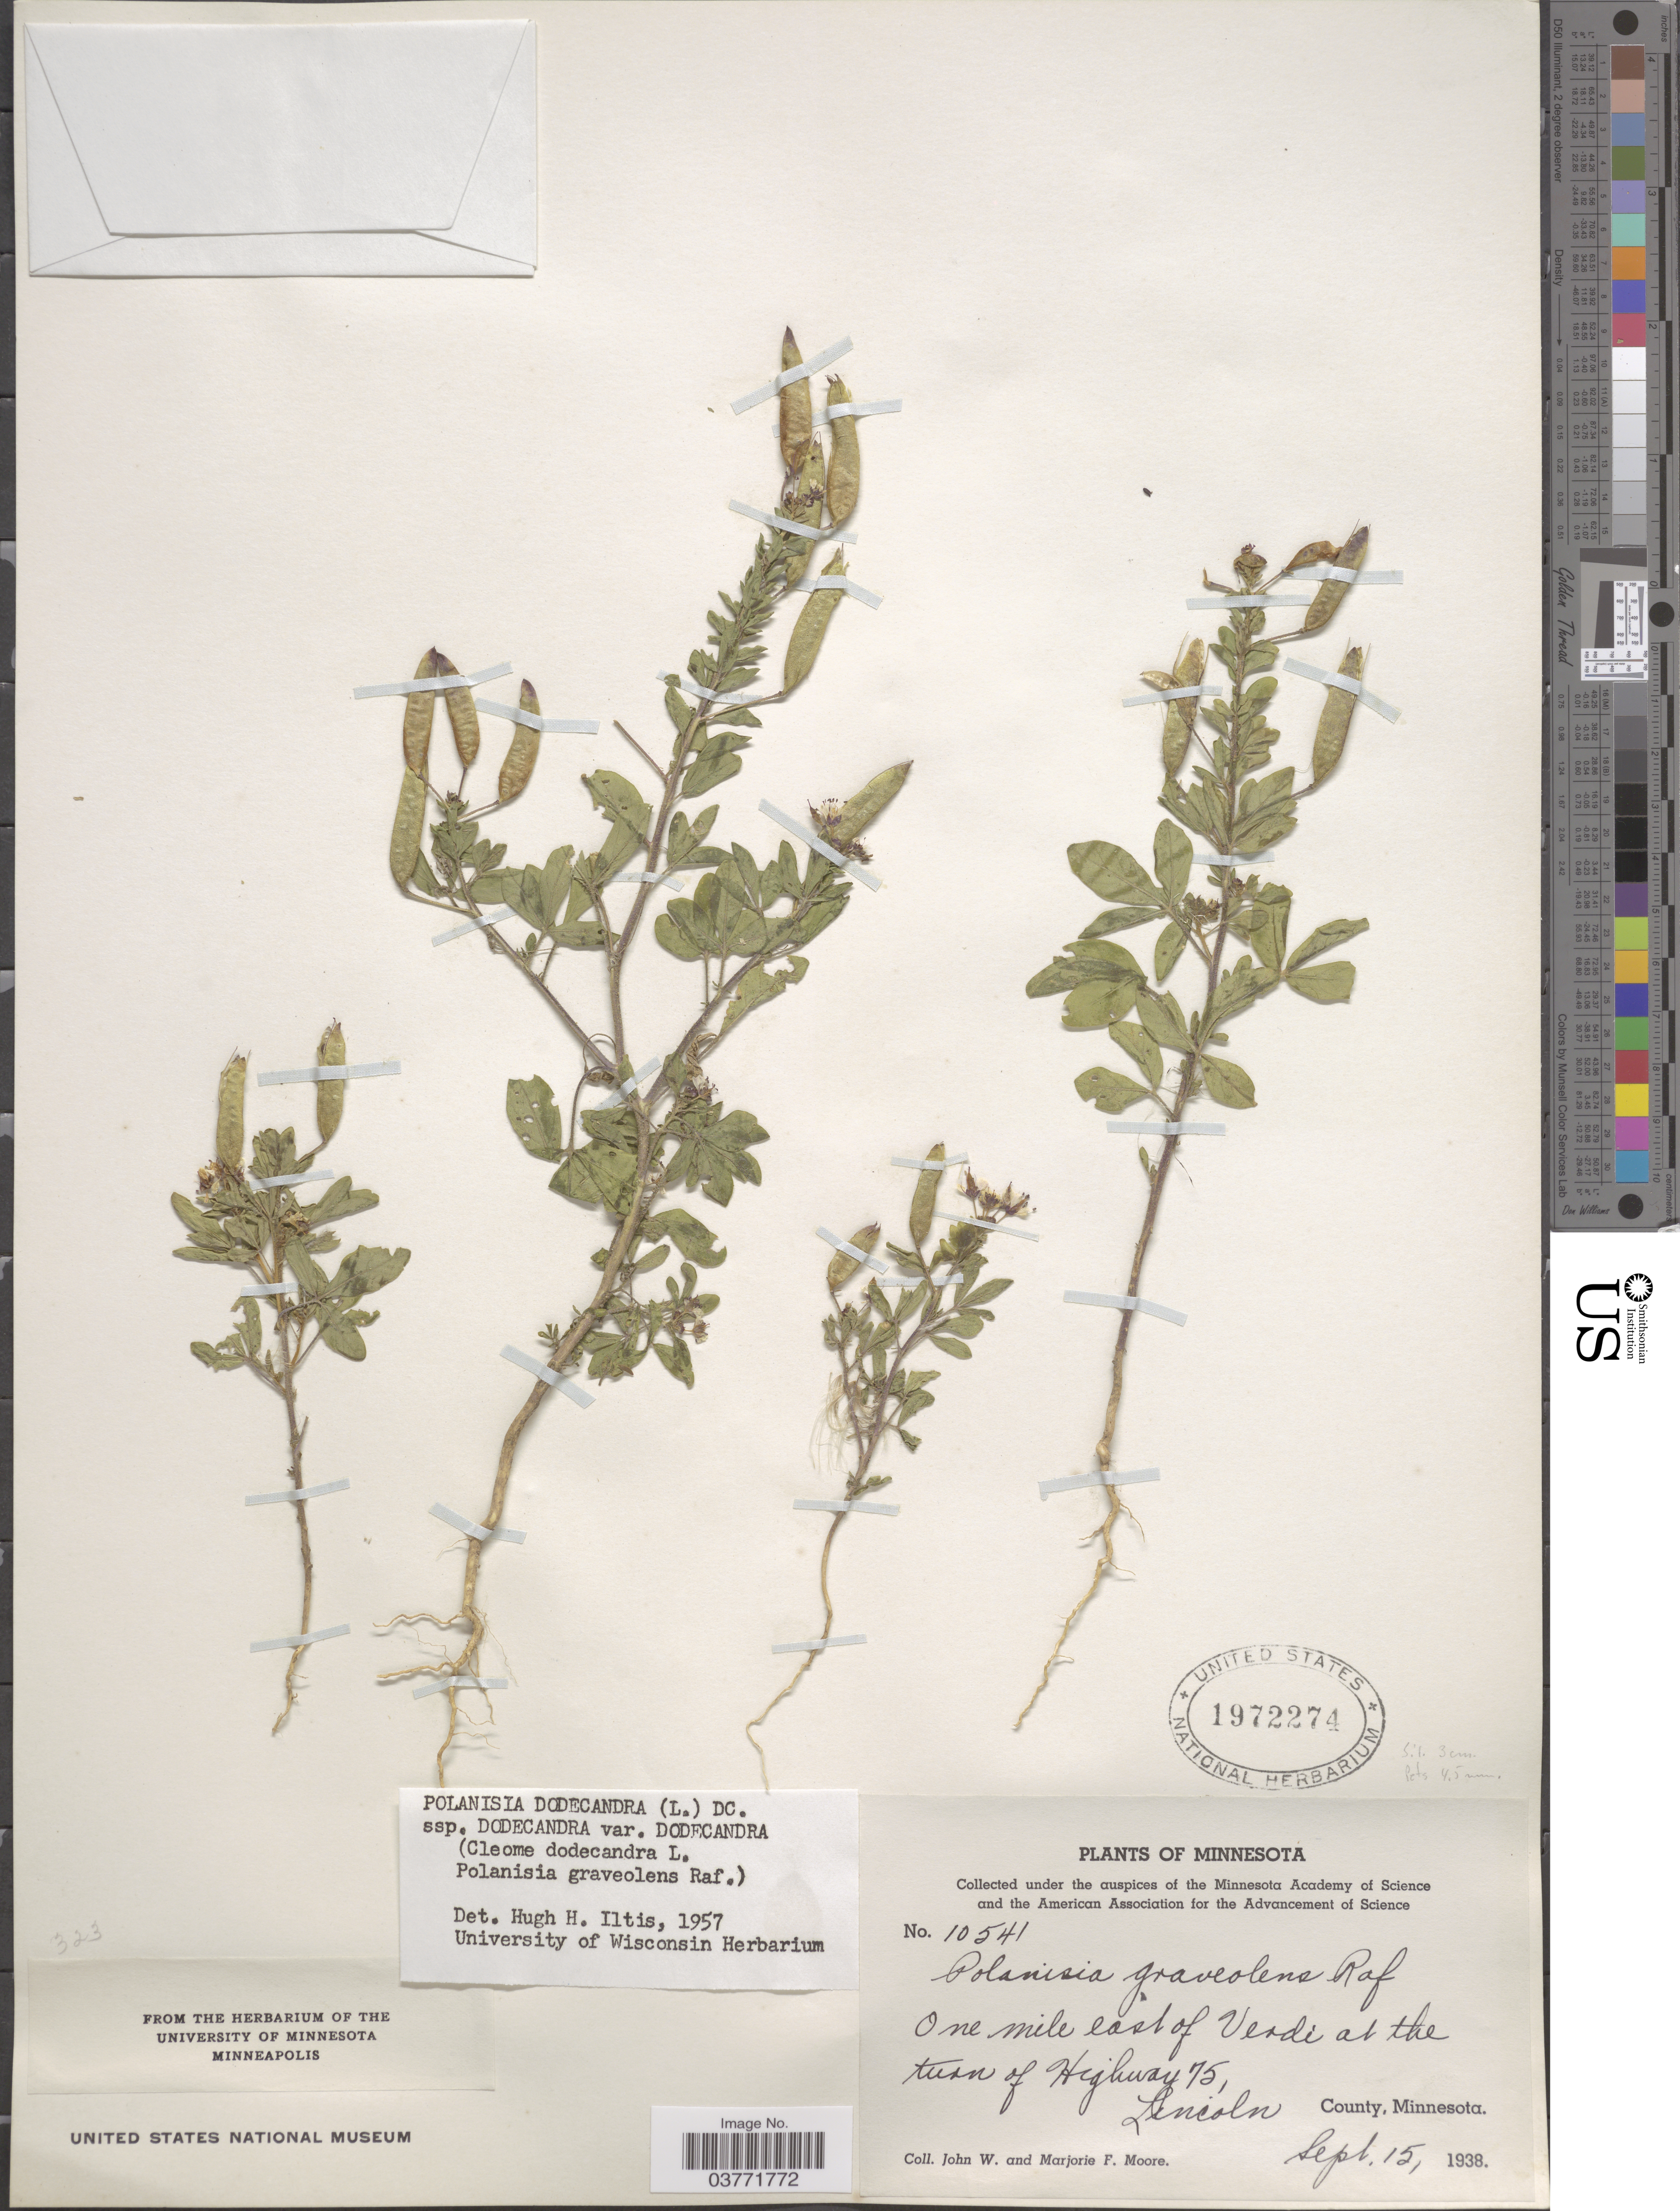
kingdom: Plantae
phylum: Tracheophyta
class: Magnoliopsida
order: Brassicales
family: Cleomaceae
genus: Polanisia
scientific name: Polanisia dodecandra subsp. dodecandra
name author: (L.) DC.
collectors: J. Moore & M. F. Moore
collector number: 10541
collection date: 1938-09-15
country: United States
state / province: Minnesota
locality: One mile east of Verdi at the turn of Highway 75, Lincoln County.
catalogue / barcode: US 1972274